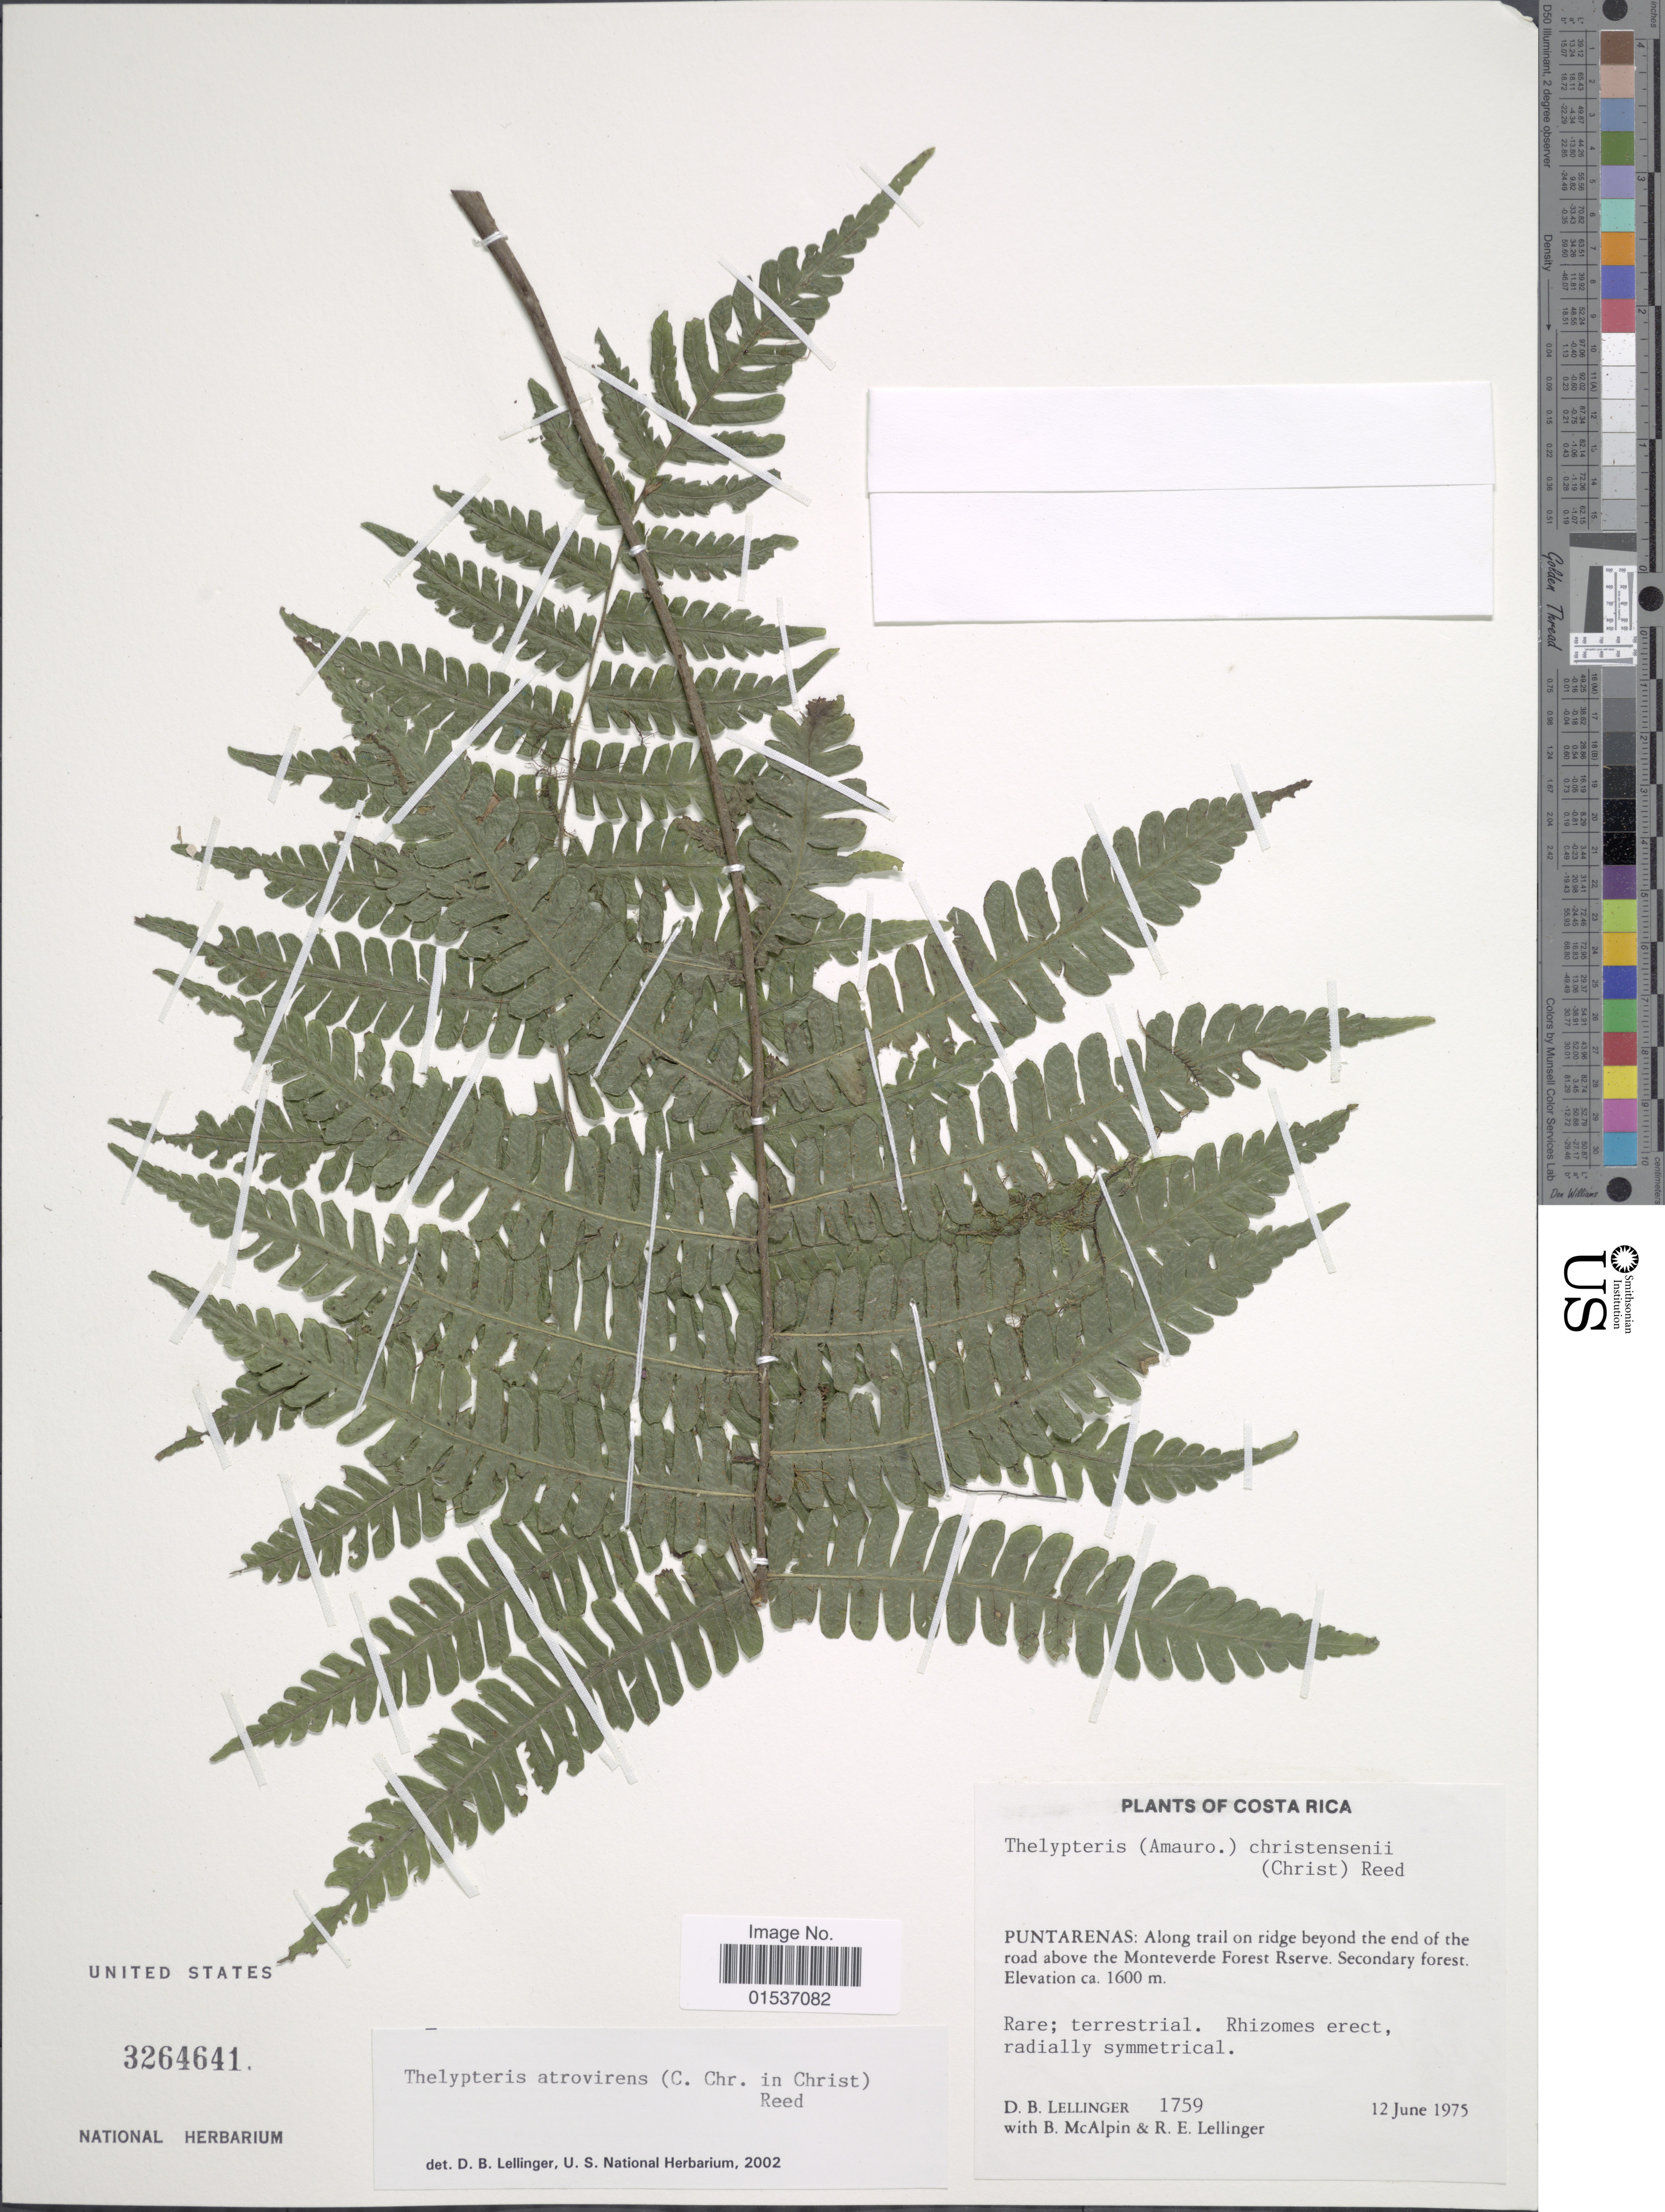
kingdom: Plantae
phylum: Tracheophyta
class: Polypodiopsida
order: Polypodiales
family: Thelypteridaceae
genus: Thelypteris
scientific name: Thelypteris atrovirens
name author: (C. Chr.) C.F. Reed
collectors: D. B. Lellinger, B. McAlpin & R. E. Lellinger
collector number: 1759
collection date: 1975-06-12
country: Costa Rica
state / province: Puntarenas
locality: Costa Rica. Puntarenas: Along trail on ridge beyond the end of the road above the Monteverde Forest Rserve.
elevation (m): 1600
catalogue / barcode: US 3264641